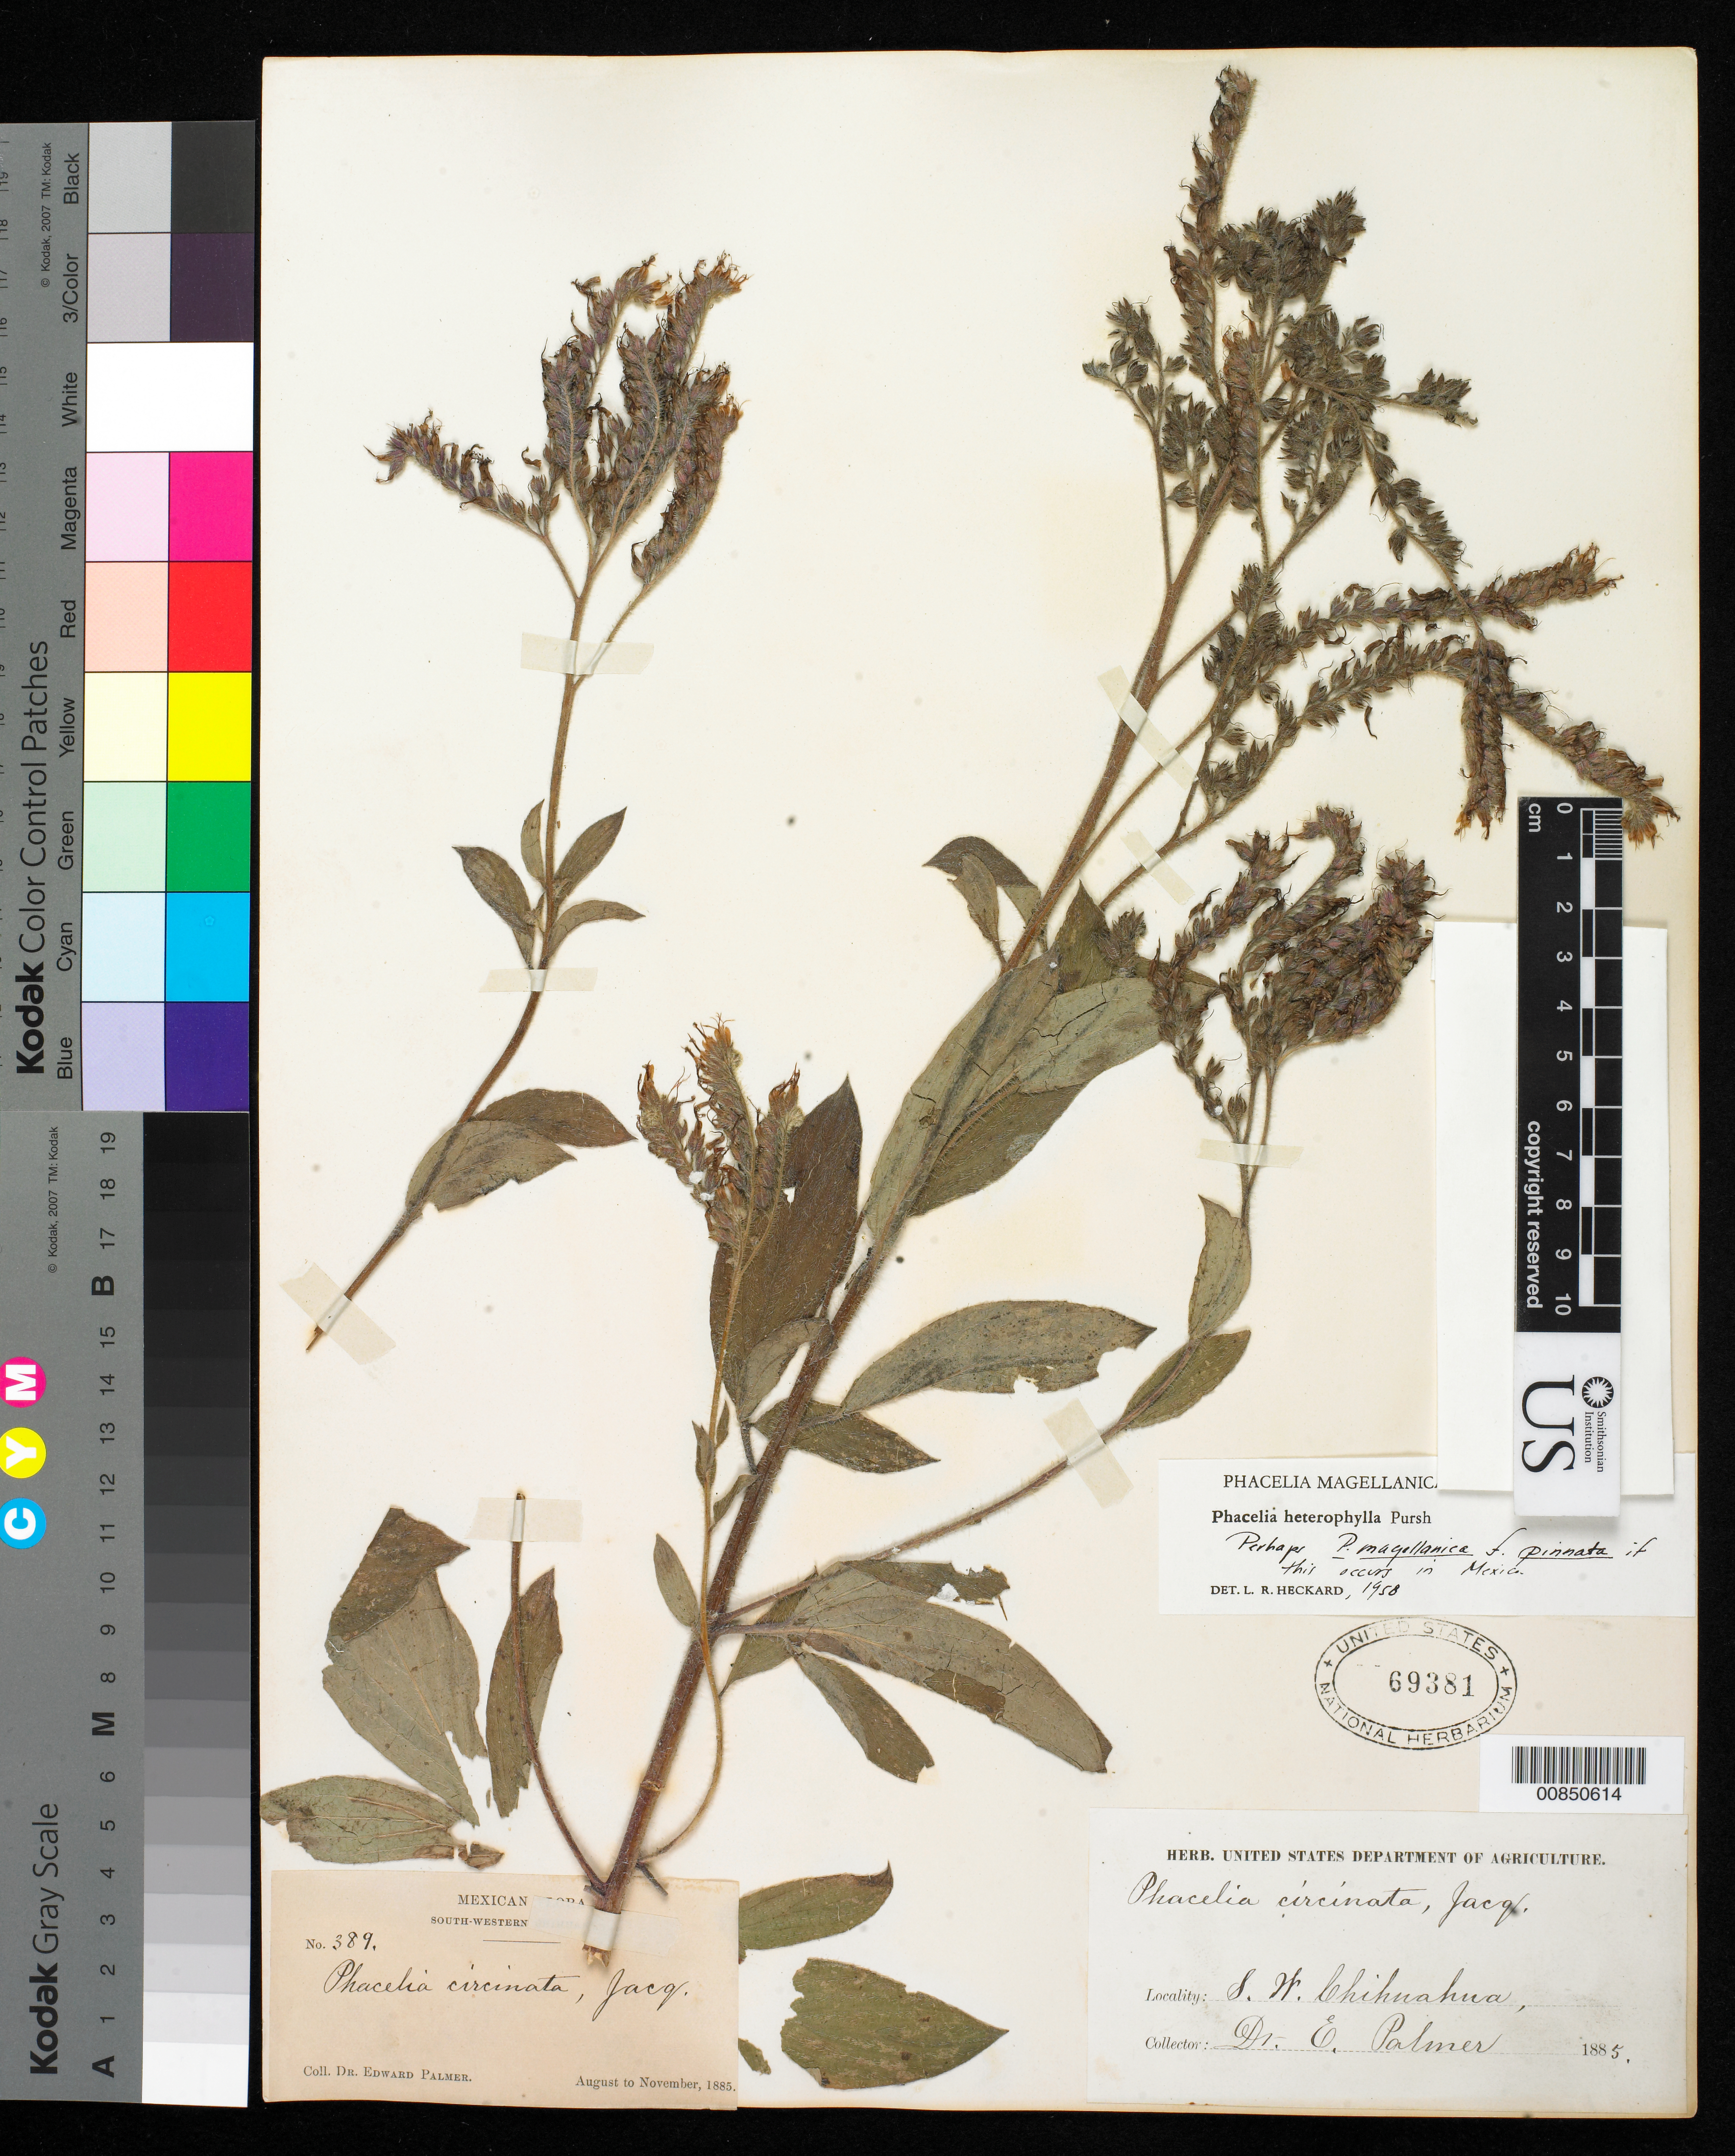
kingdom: Plantae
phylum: Tracheophyta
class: Magnoliopsida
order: Boraginales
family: Hydrophyllaceae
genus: Phacelia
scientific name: Phacelia heterophylla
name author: Pursh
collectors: E. Palmer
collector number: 389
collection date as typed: Aug 1885 to -- Nov 1885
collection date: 1885-08/1885-11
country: Mexico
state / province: Chihuahua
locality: South-Western Chihuahua.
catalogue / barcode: US 69381